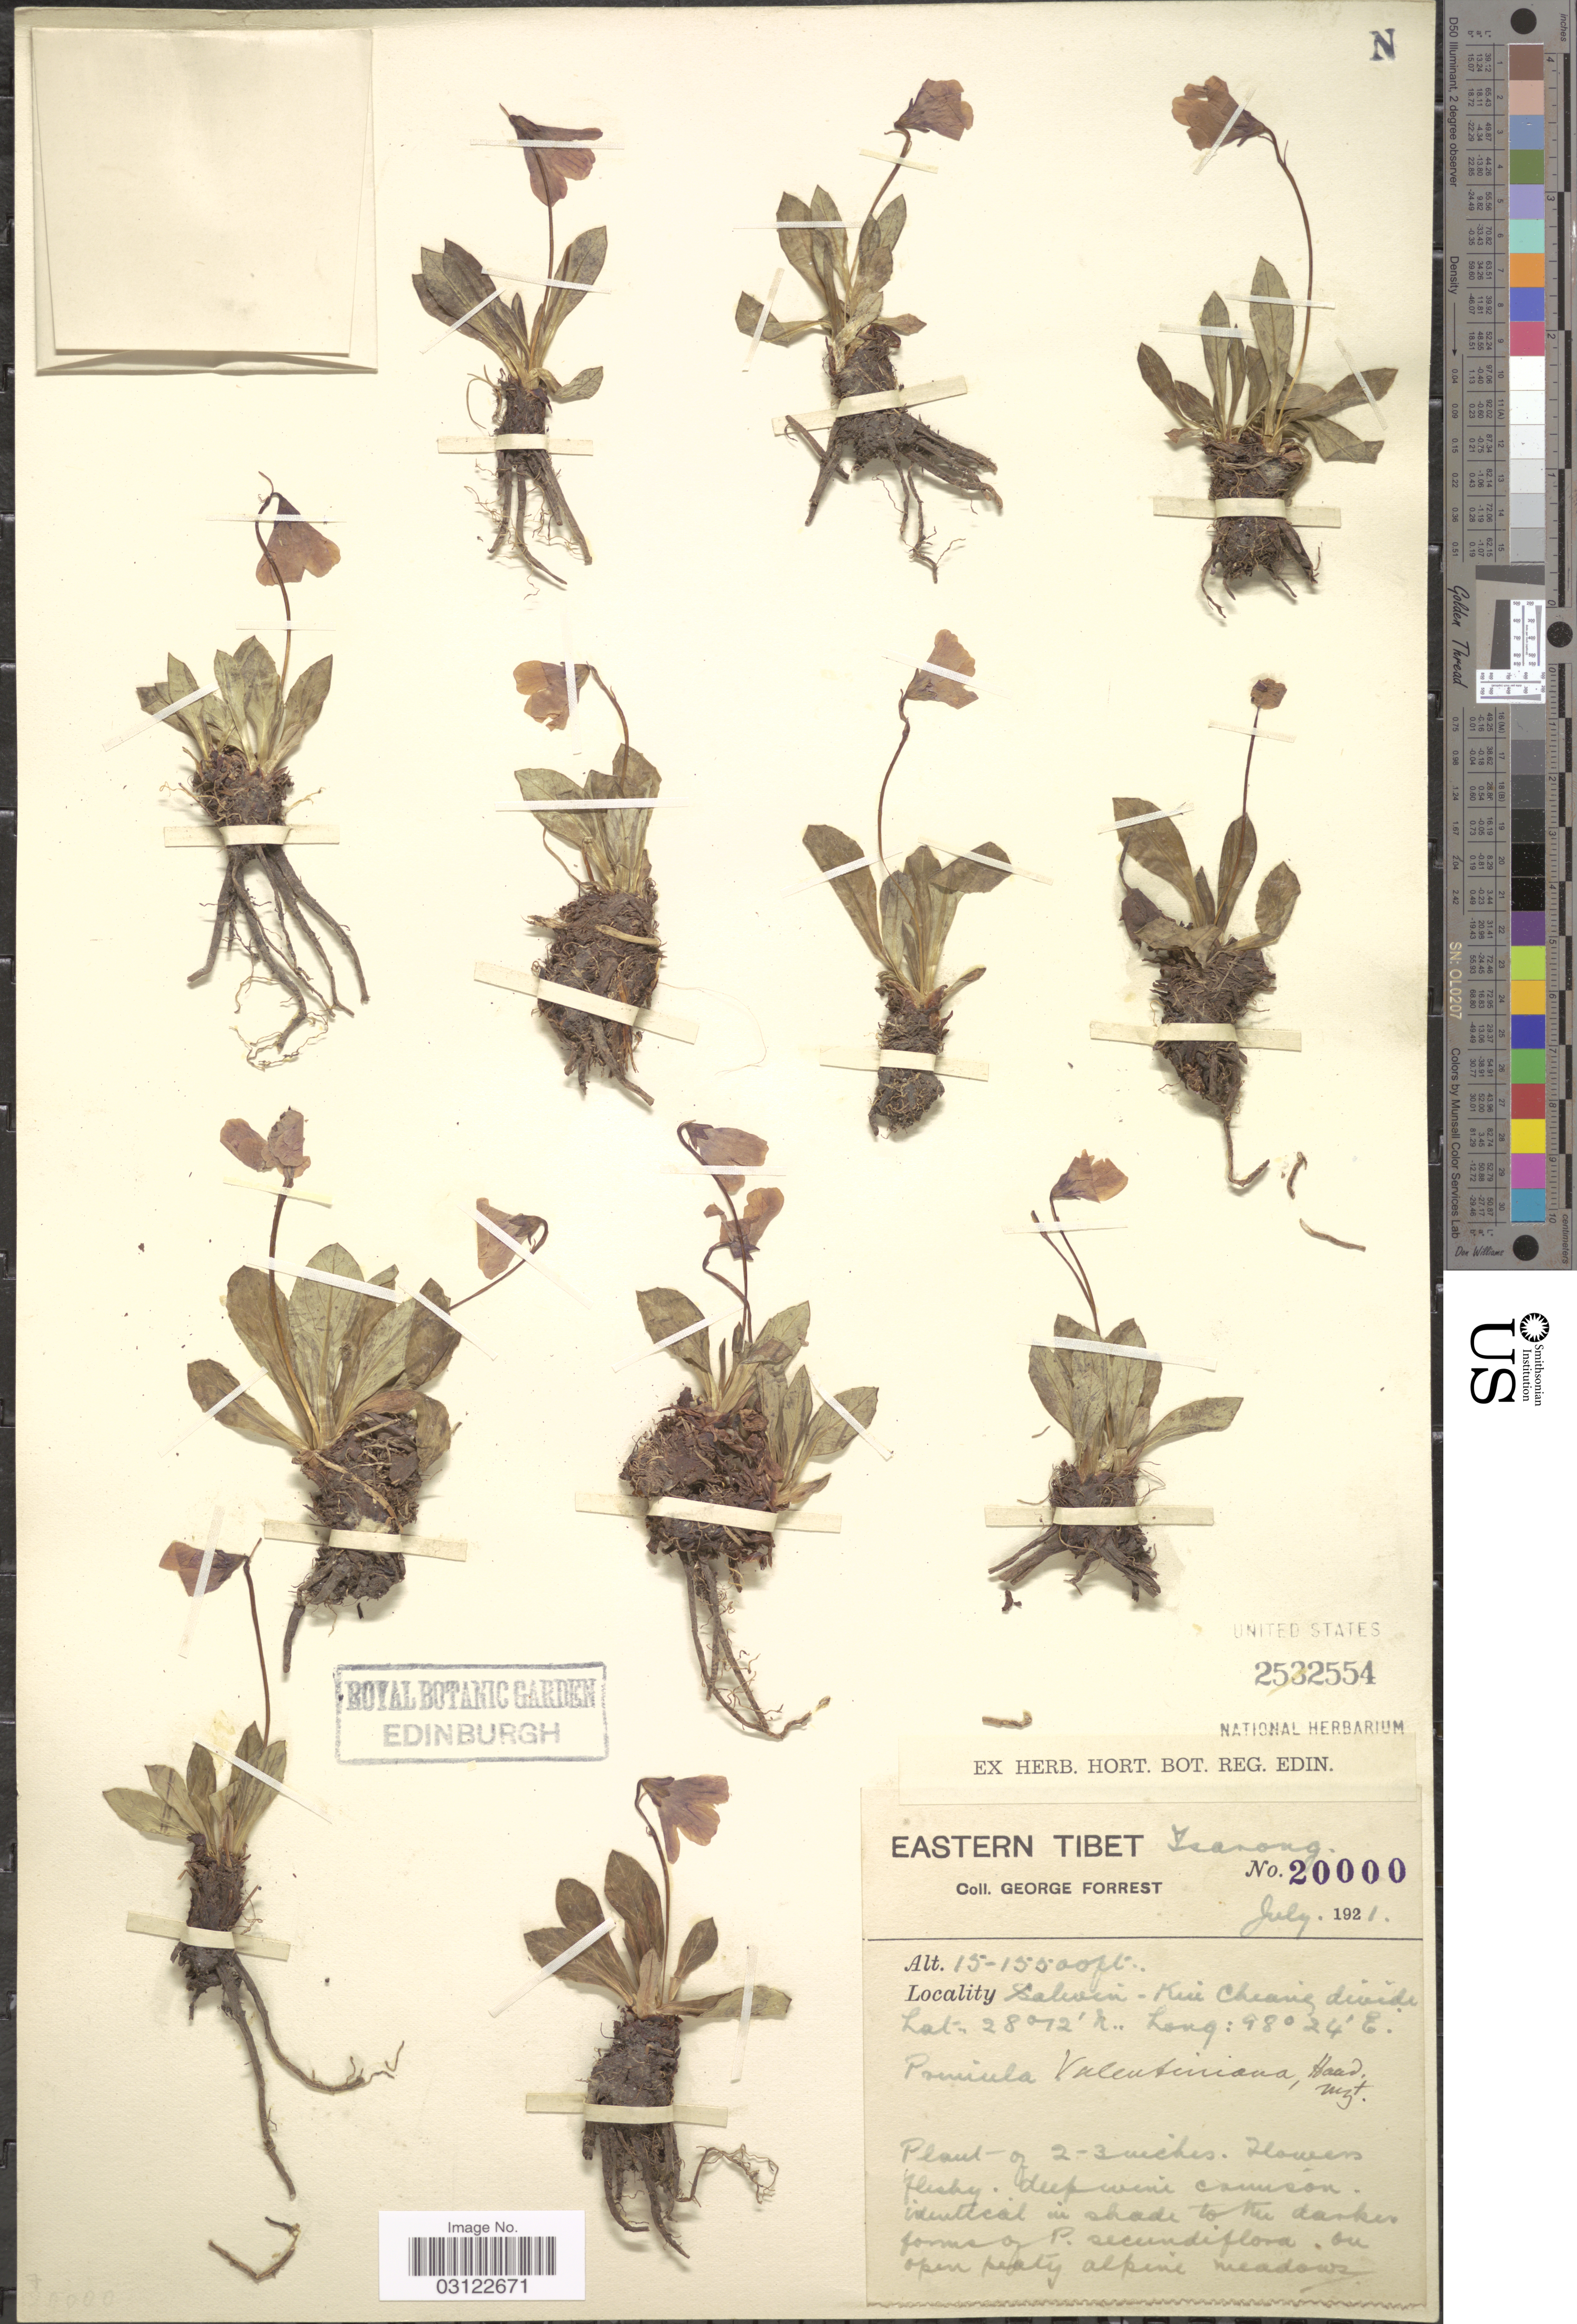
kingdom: Plantae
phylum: Tracheophyta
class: Magnoliopsida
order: Ericales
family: Primulaceae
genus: Primula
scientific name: Primula valentiniana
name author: Hand.-Mazz.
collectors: G. Forrest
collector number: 2000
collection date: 1921-07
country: China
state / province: Xizang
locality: Eastern Tibet. Tsarong. Salwin-Kui Chiang divide.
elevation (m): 4572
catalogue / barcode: US 2532554